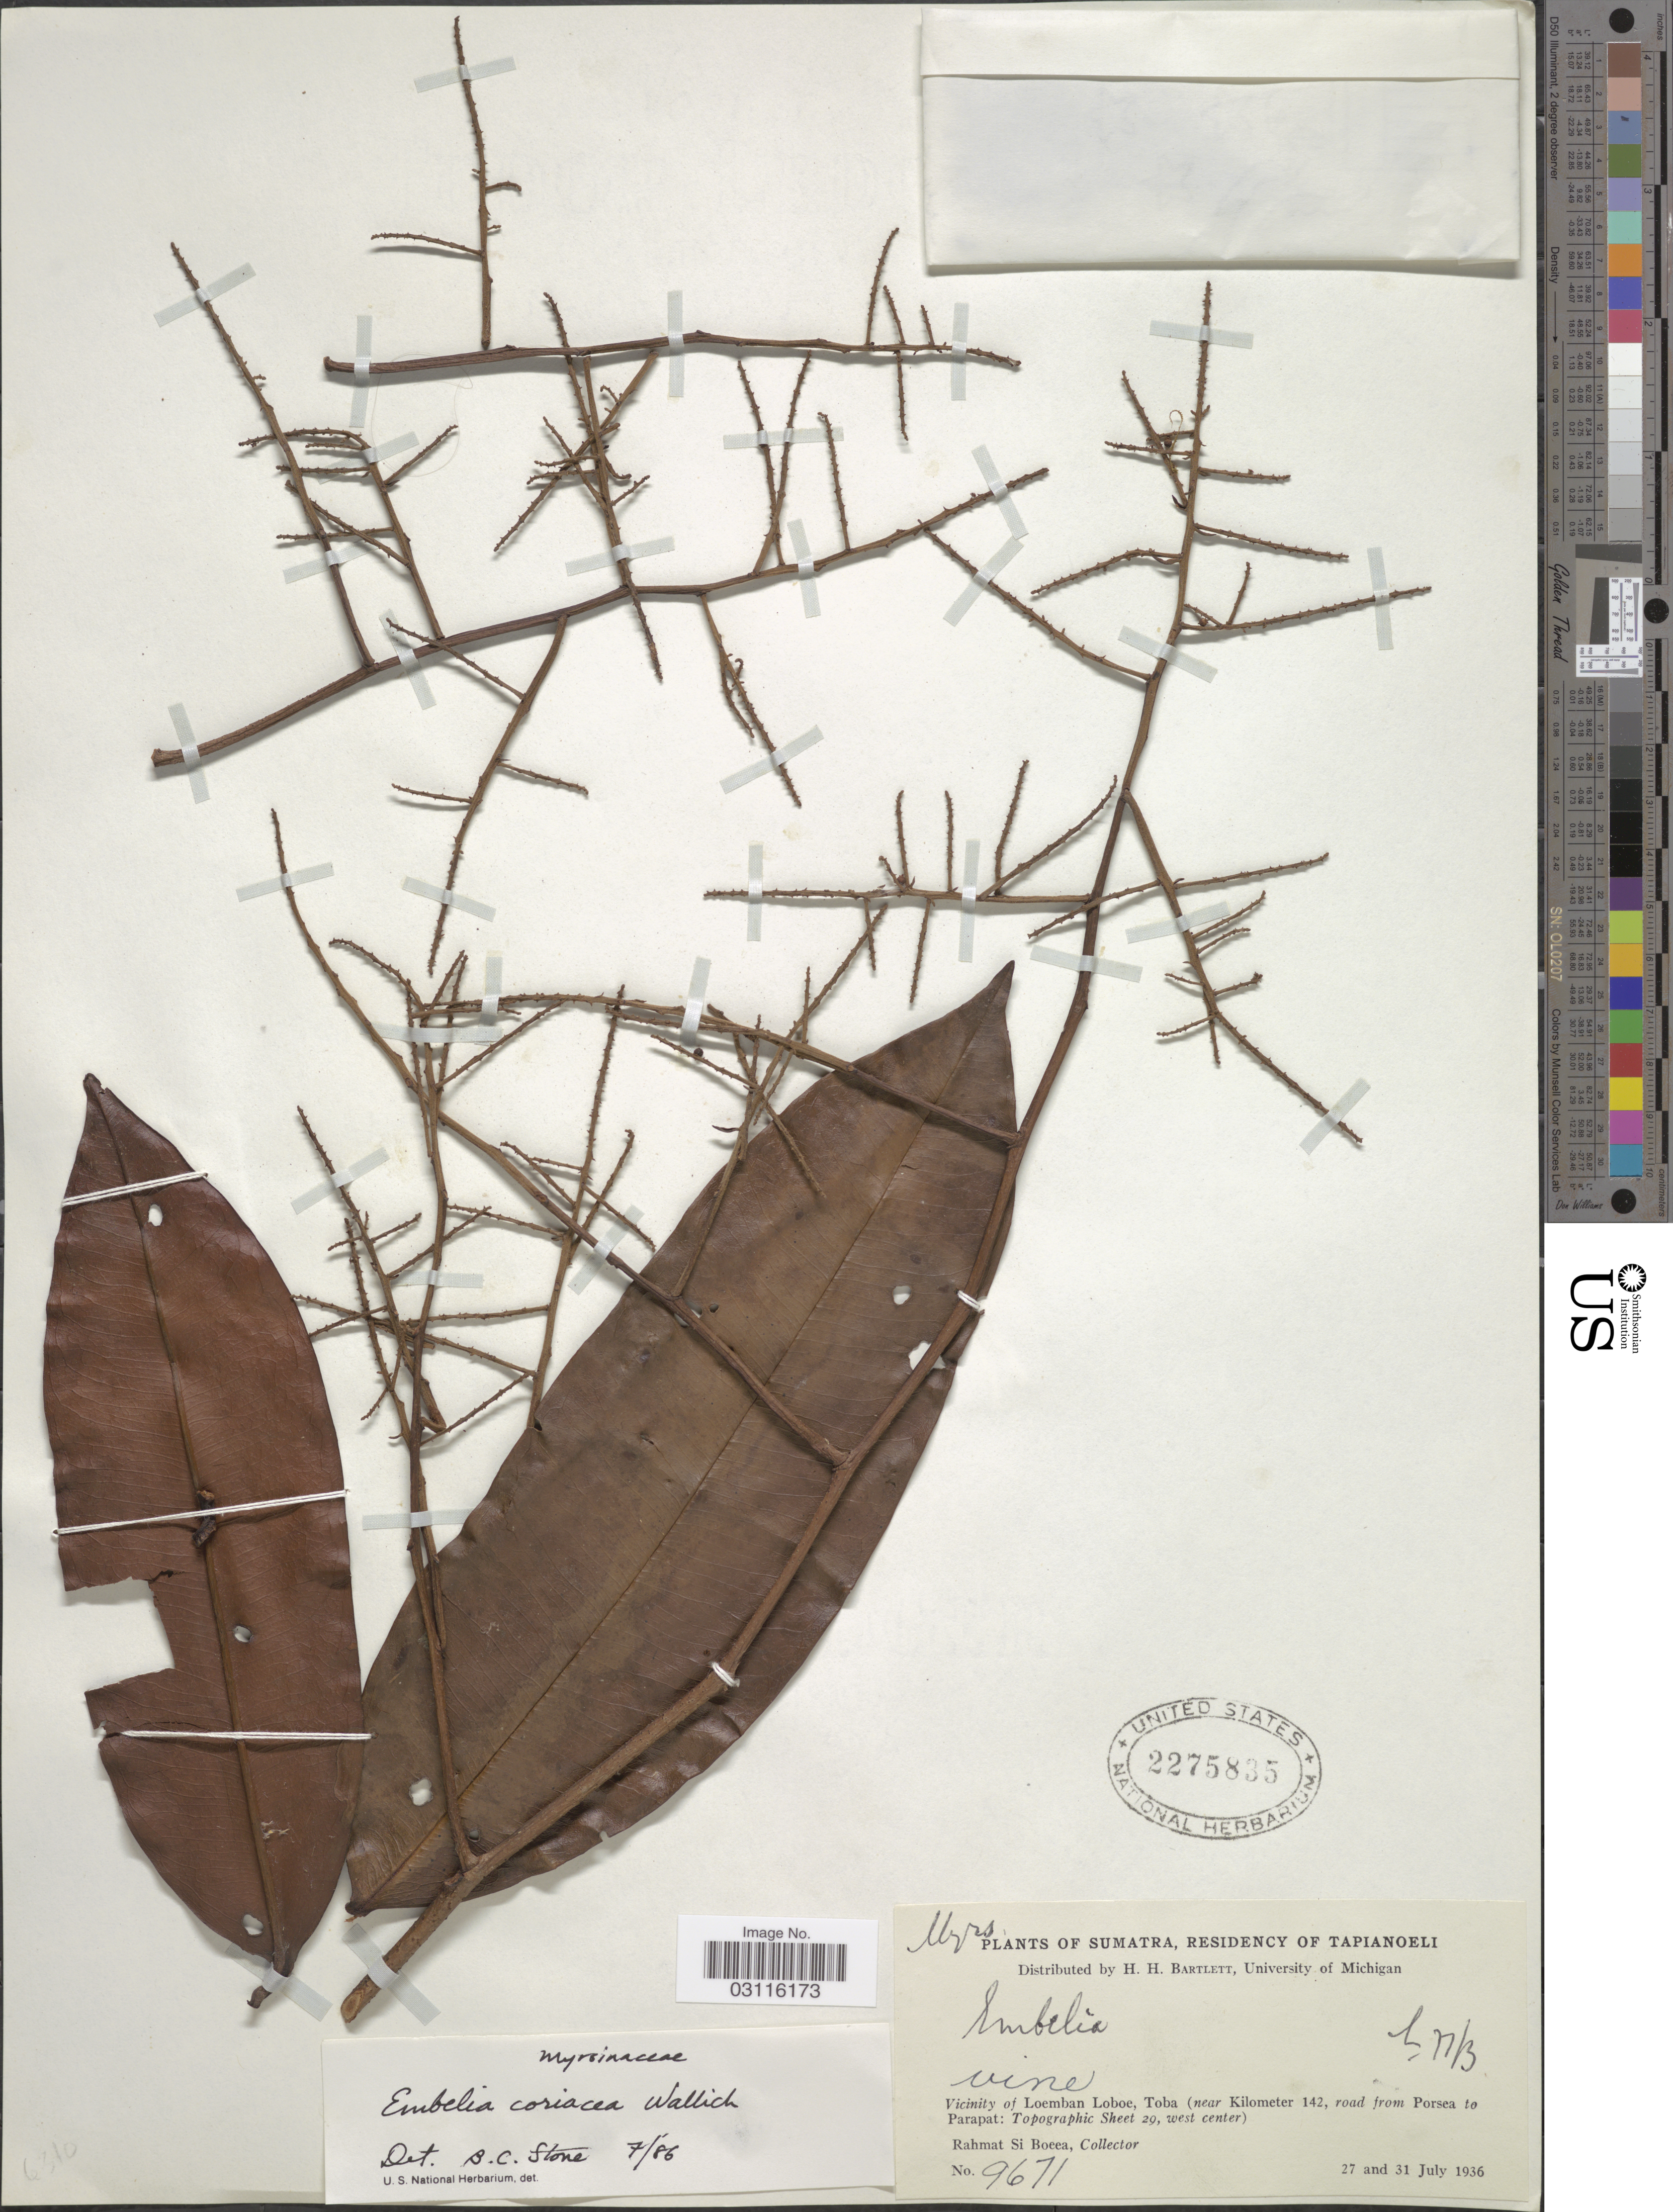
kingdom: Plantae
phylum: Tracheophyta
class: Magnoliopsida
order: Ericales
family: Primulaceae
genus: Embelia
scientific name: Embelia coriacea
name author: Wall. ex A. DC.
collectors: Rahmat Si Boeea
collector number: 9671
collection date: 1936-07-27/1936-07-31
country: Indonesia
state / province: Sumatra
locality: Residency of Tapianoeli. Vicinity of Loemban Loboe, Toba (near Kilometer 142, road from Porsea to Parapat: Topographic Sheet 29, west center).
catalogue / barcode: US 2275835